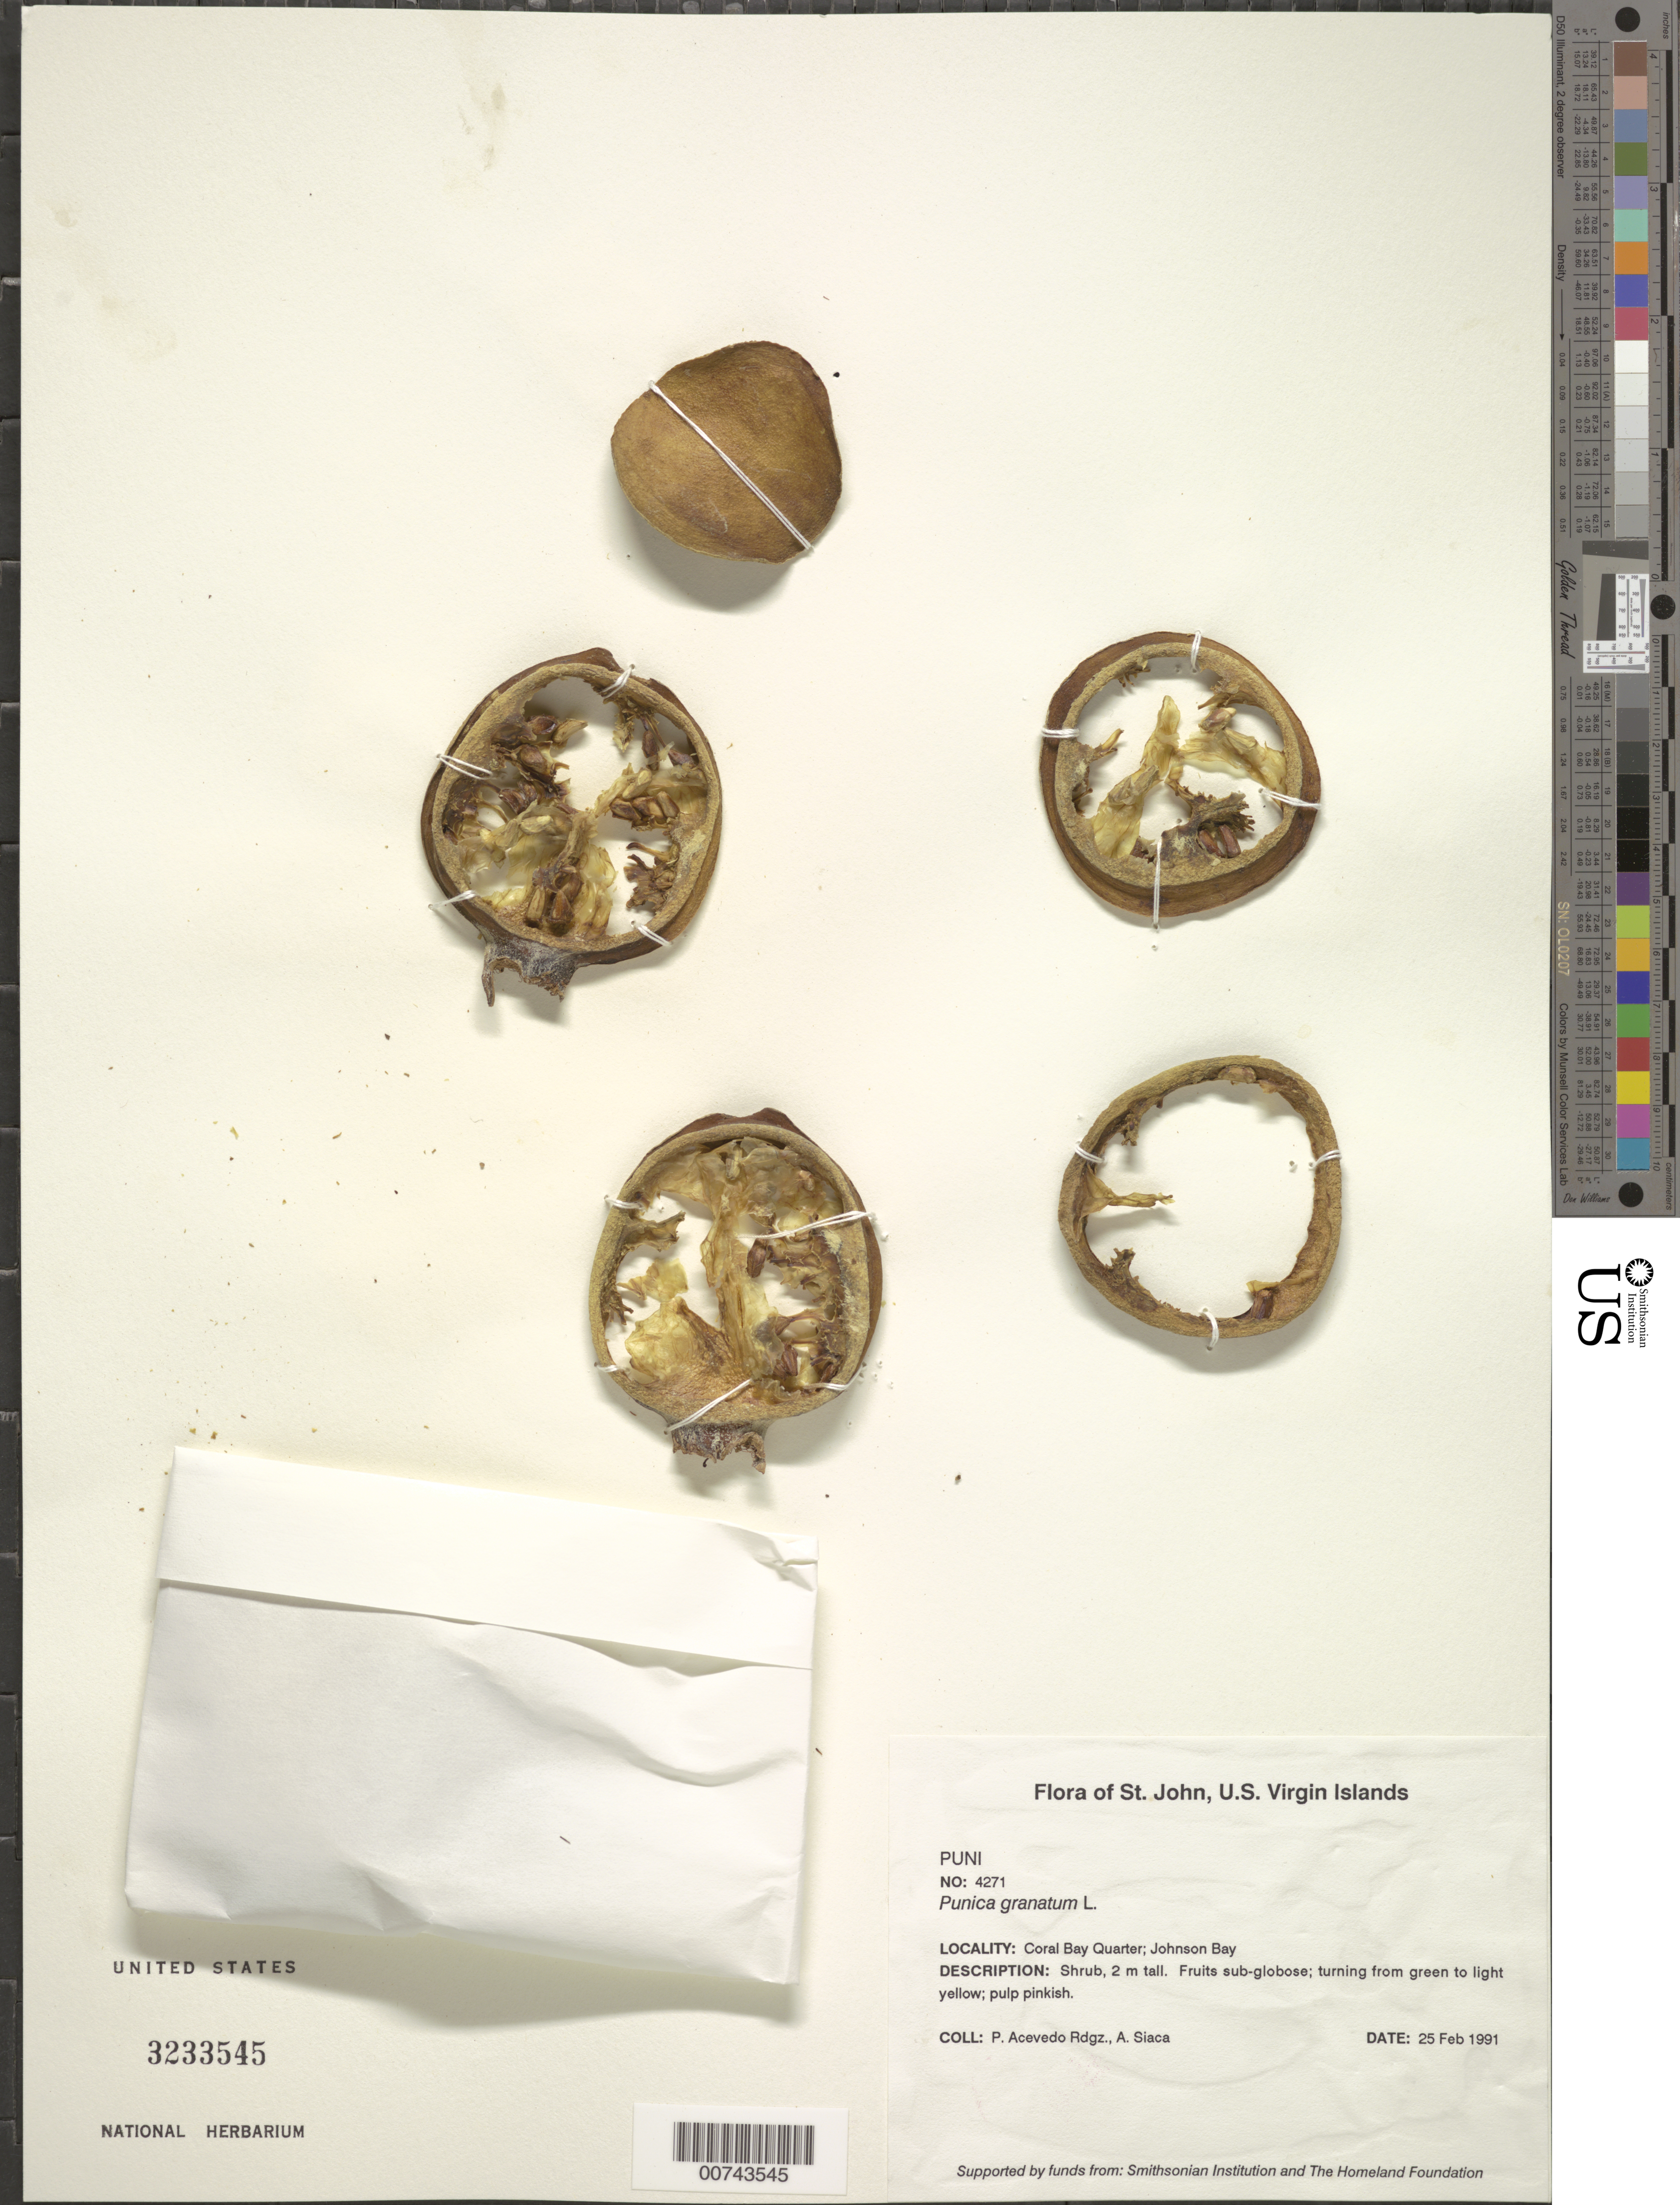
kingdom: Plantae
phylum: Tracheophyta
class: Magnoliopsida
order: Myrtales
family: Lythraceae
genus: Punica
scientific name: Punica granatum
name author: L.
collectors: P. Acevedo-Rodr. & A. Siaca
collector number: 4271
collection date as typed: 25 Feb 1991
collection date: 1991-02-25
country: U.S. Virgin Islands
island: St. John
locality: Coral Bay Quarter; Johnson Bay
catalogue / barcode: US 3233545